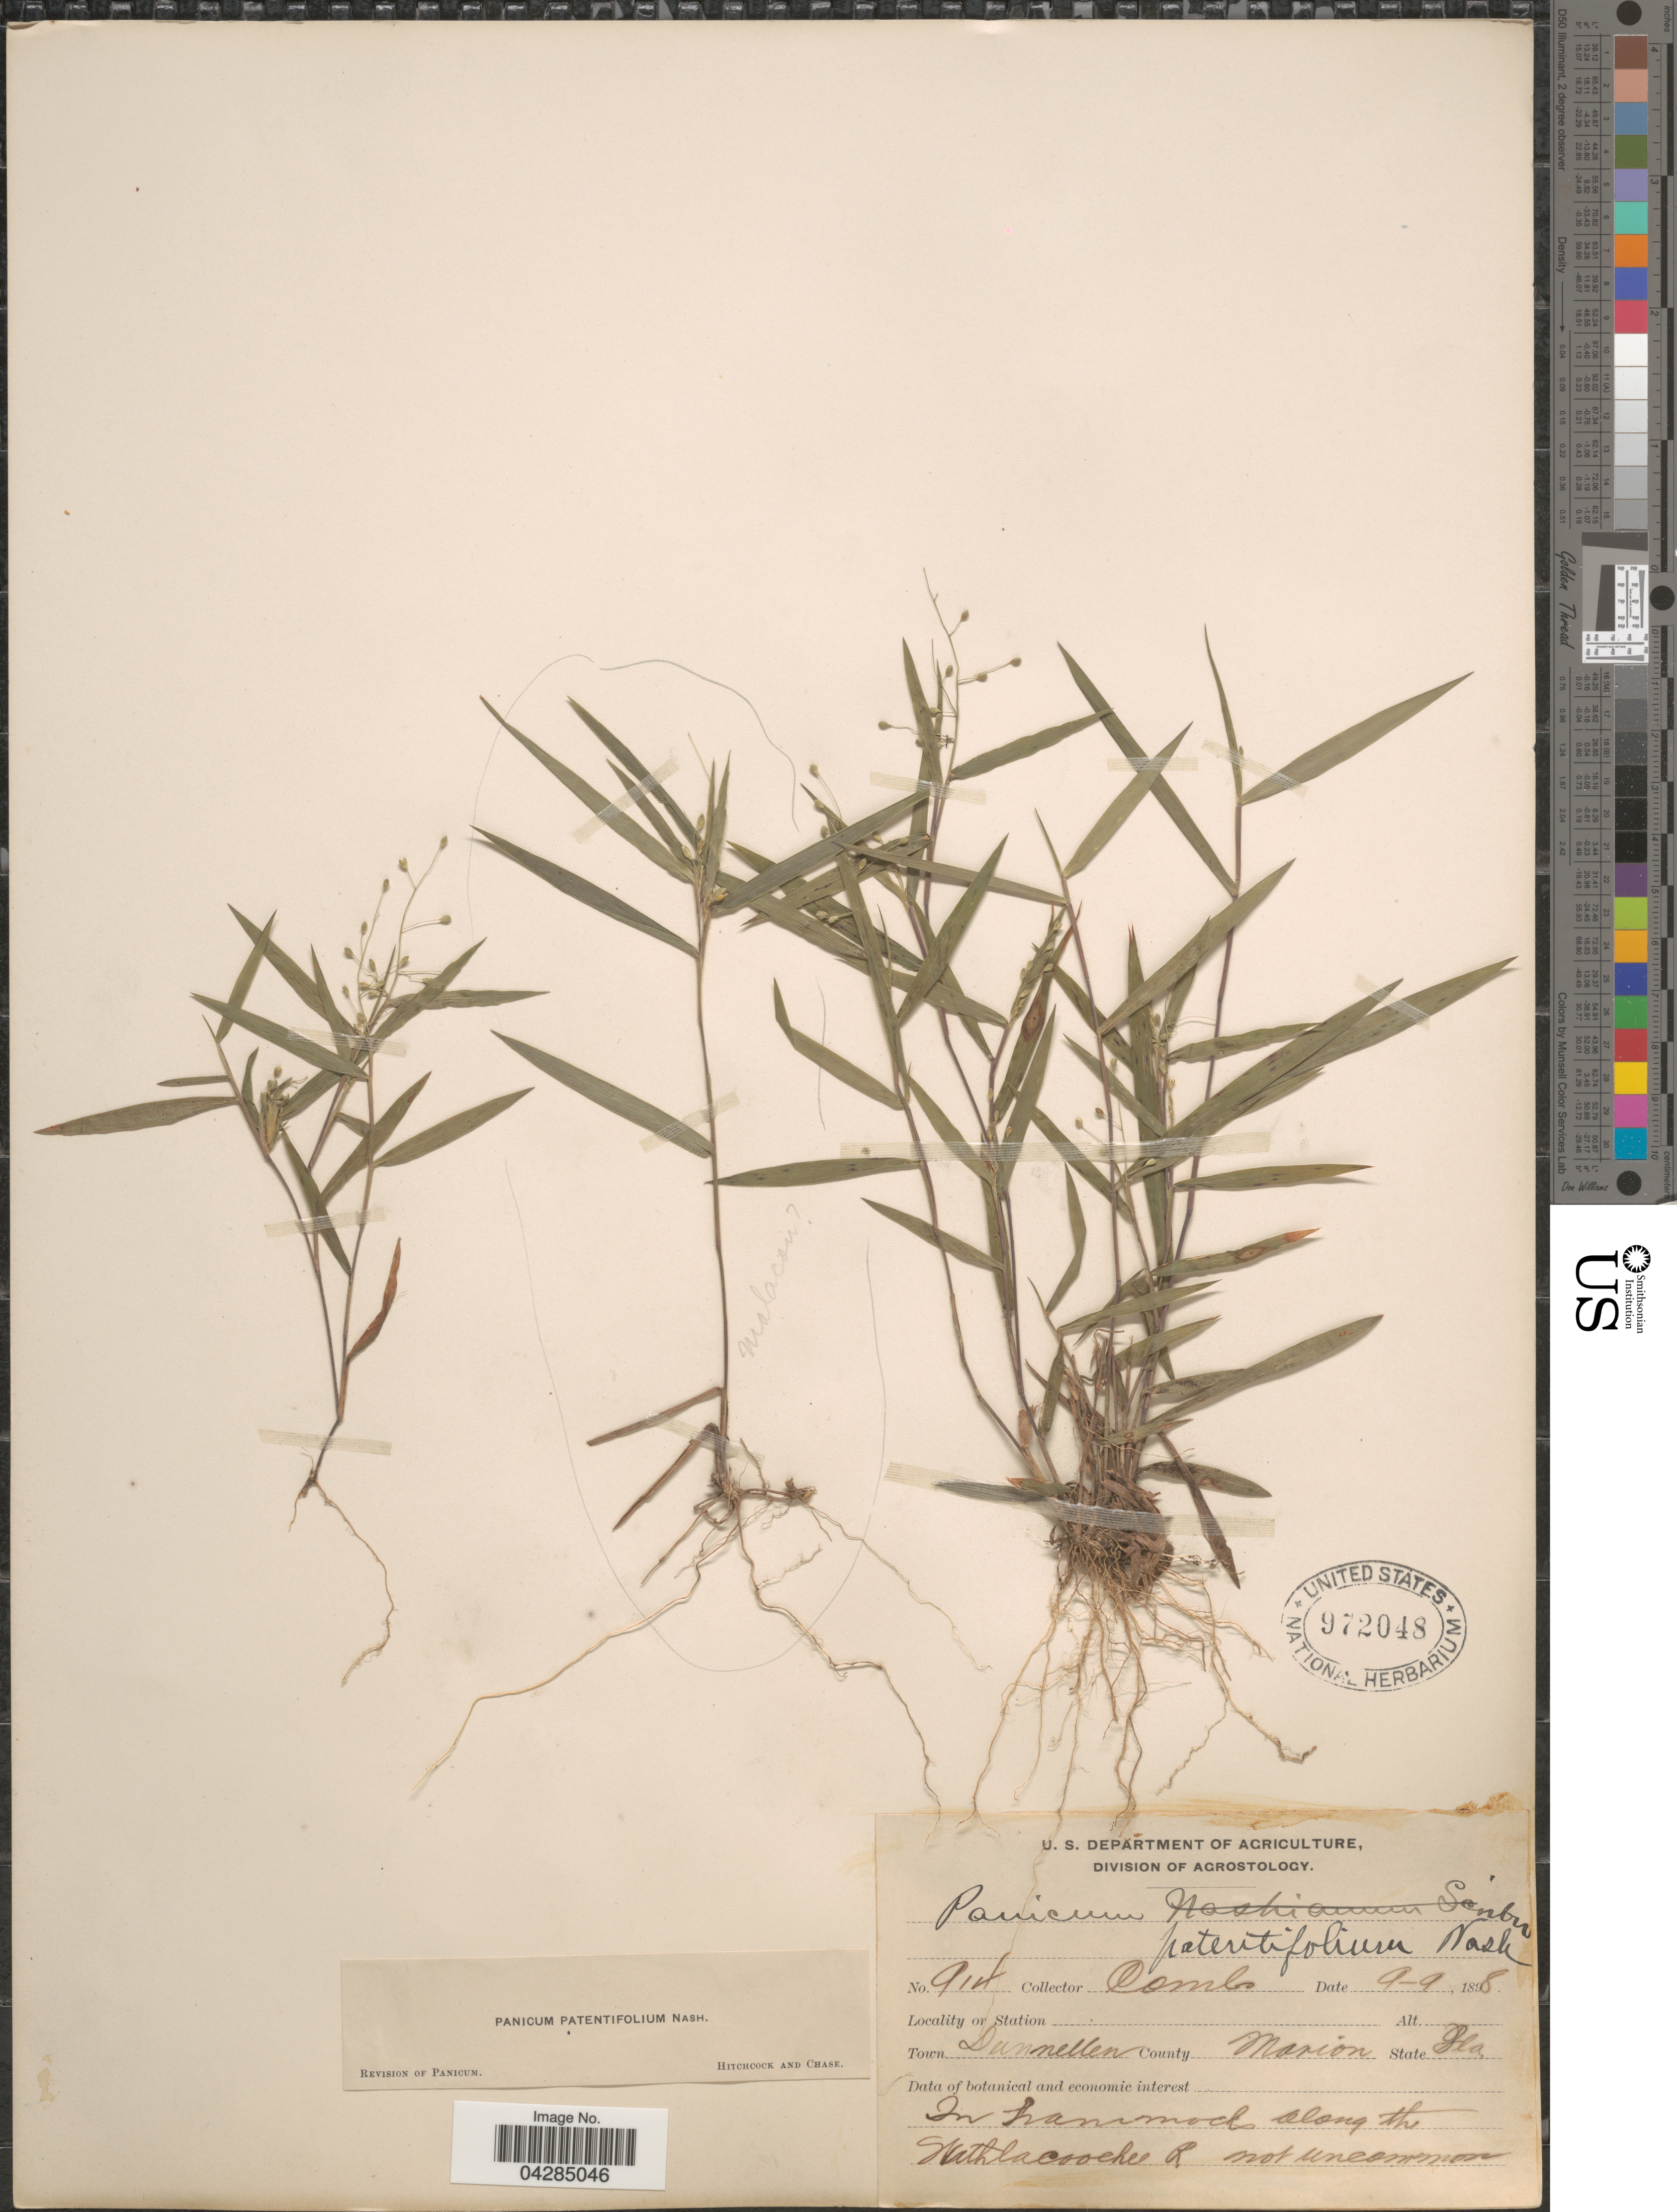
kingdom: Plantae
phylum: Tracheophyta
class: Liliopsida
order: Poales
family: Poaceae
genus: Dichanthelium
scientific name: Dichanthelium portoricense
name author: (Desv. ex Ham.) B.F. Hansen & Wunderlin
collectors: -. Combs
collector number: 914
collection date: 1898-09-09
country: United States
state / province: Florida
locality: Town Dunnellen. County Marion. In hammock along the Withlacoochee R.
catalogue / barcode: US 972048